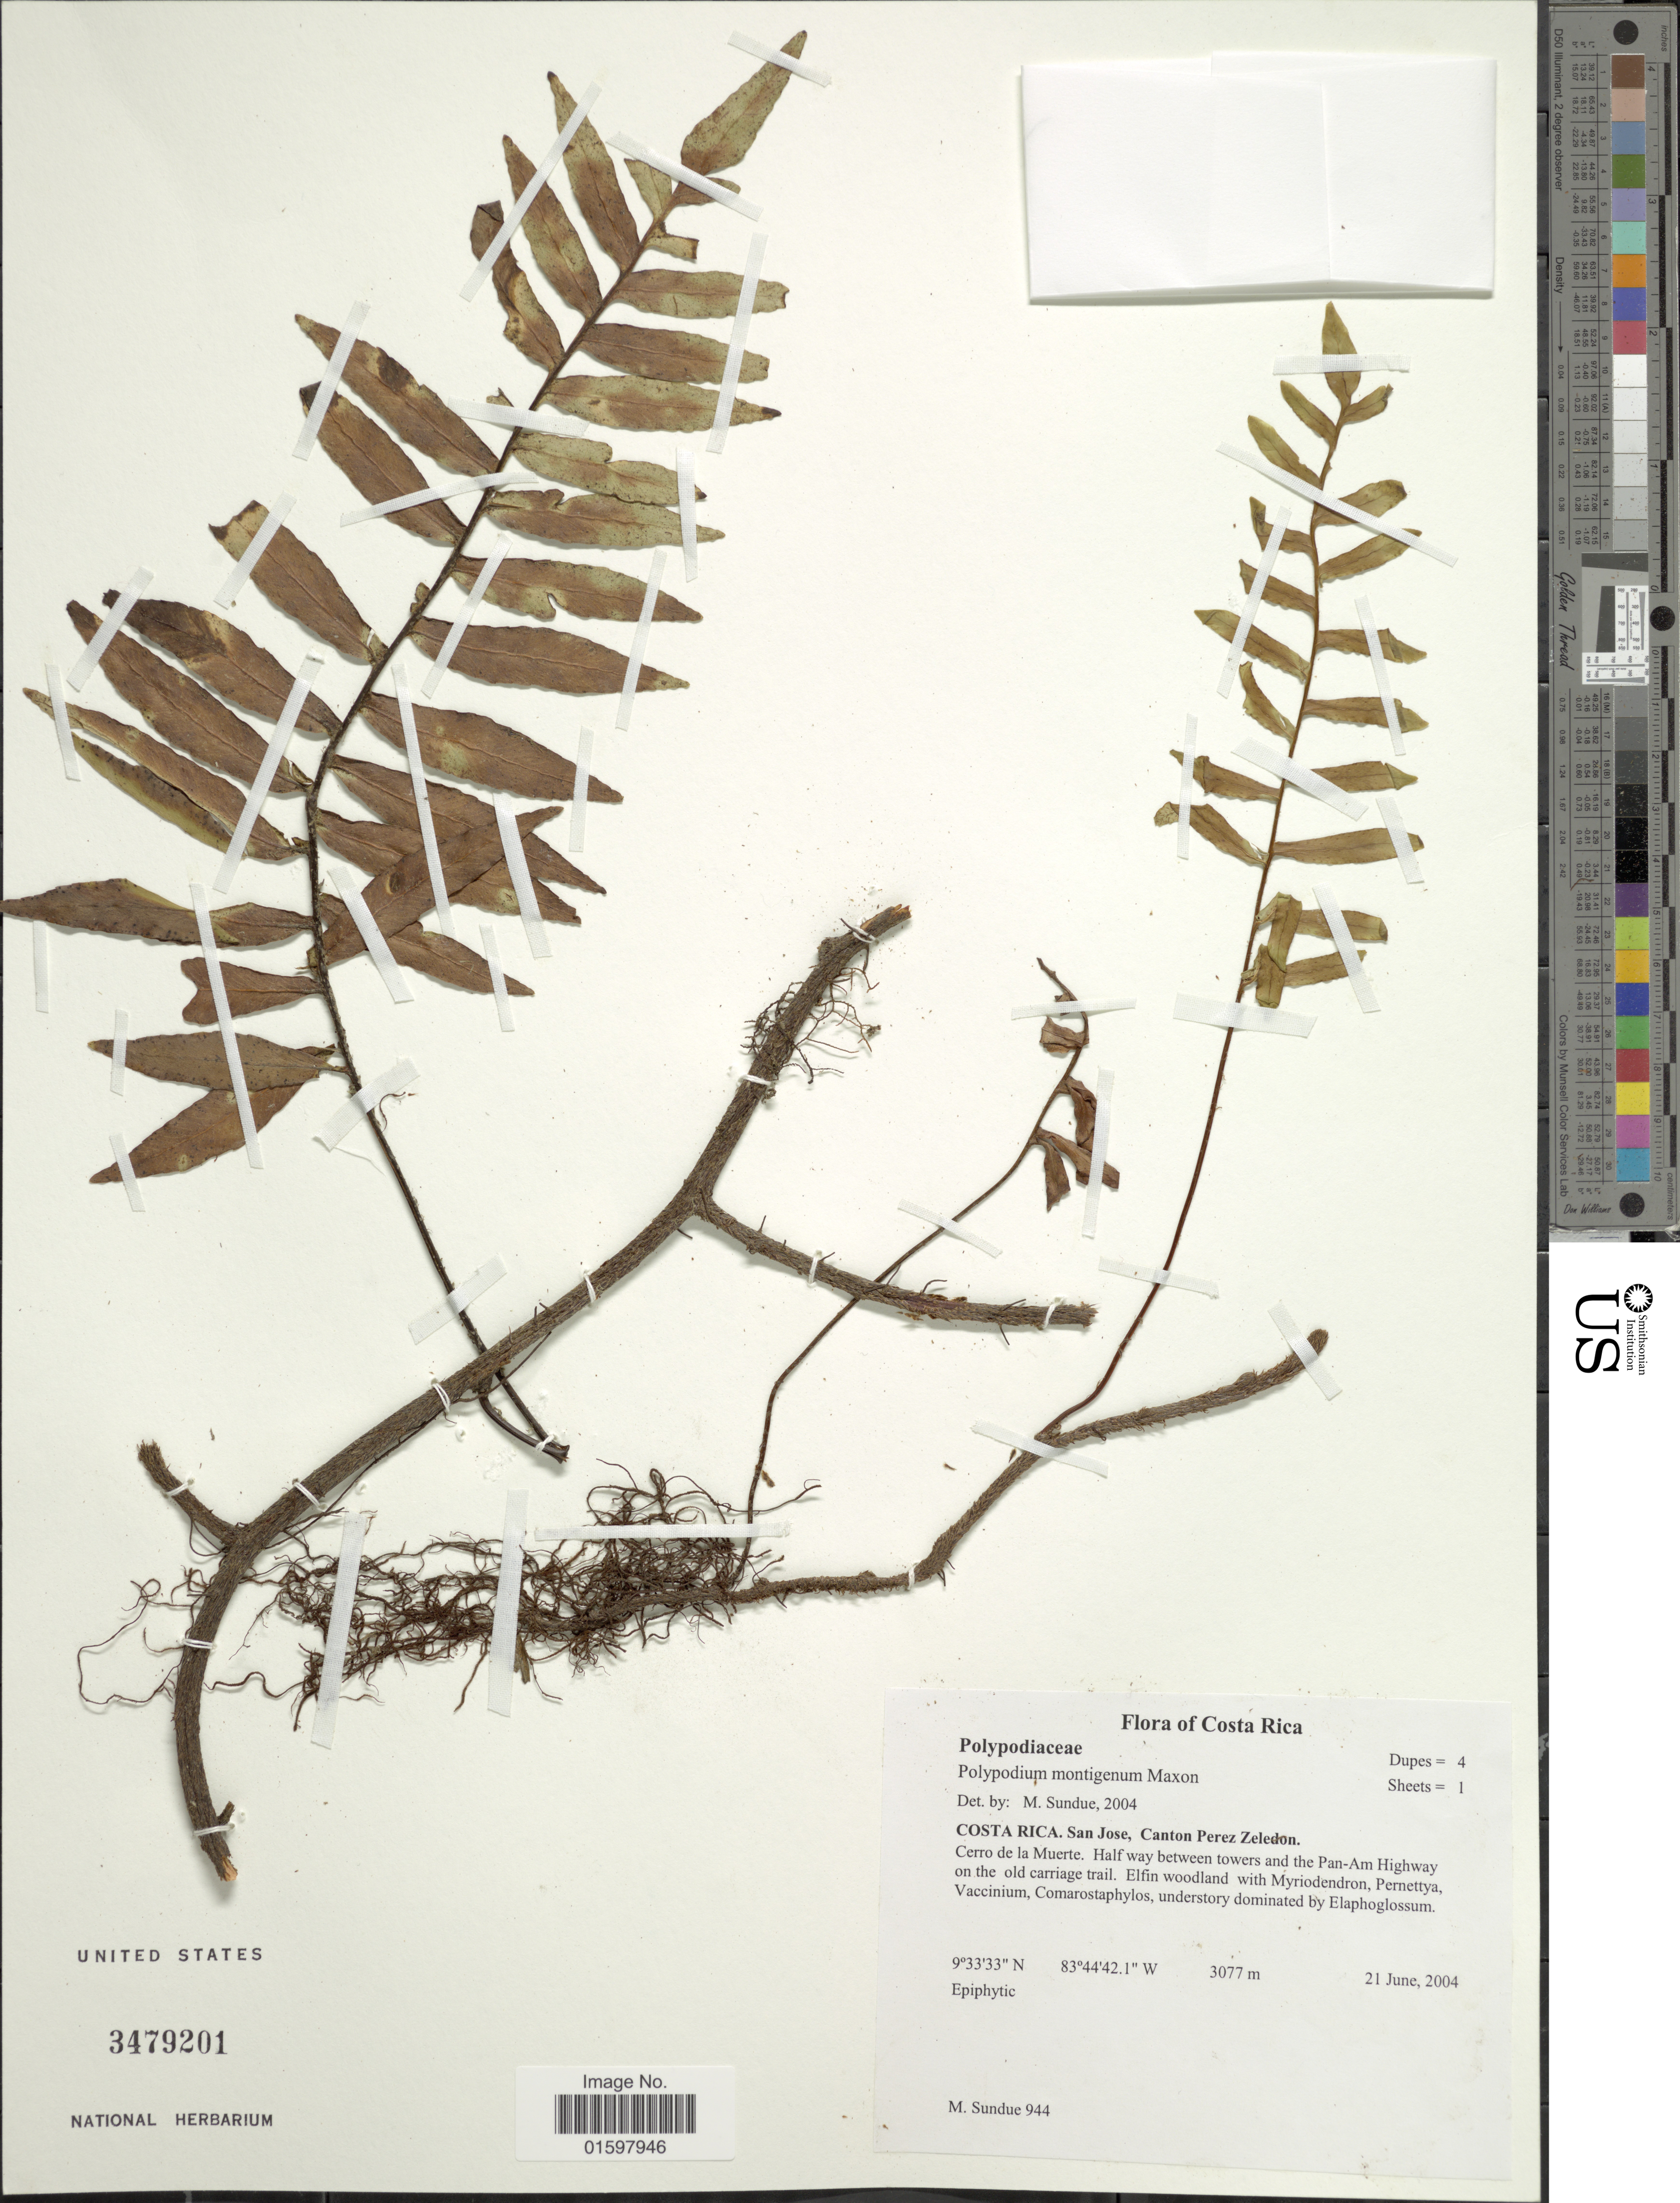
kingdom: Plantae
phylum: Tracheophyta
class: Polypodiopsida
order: Polypodiales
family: Polypodiaceae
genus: Pleopeltis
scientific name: Pleopeltis montigena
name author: (Maxon) A.R. Sm. & Tejero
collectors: M. Sundue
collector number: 944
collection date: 2004-06-21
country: Costa Rica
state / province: San José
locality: Canton Perez Zeledon. Cerro de la Muerte. Half way between towers and the Pan-Am Highway on the old carriage trail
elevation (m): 3077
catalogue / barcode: US 3479201